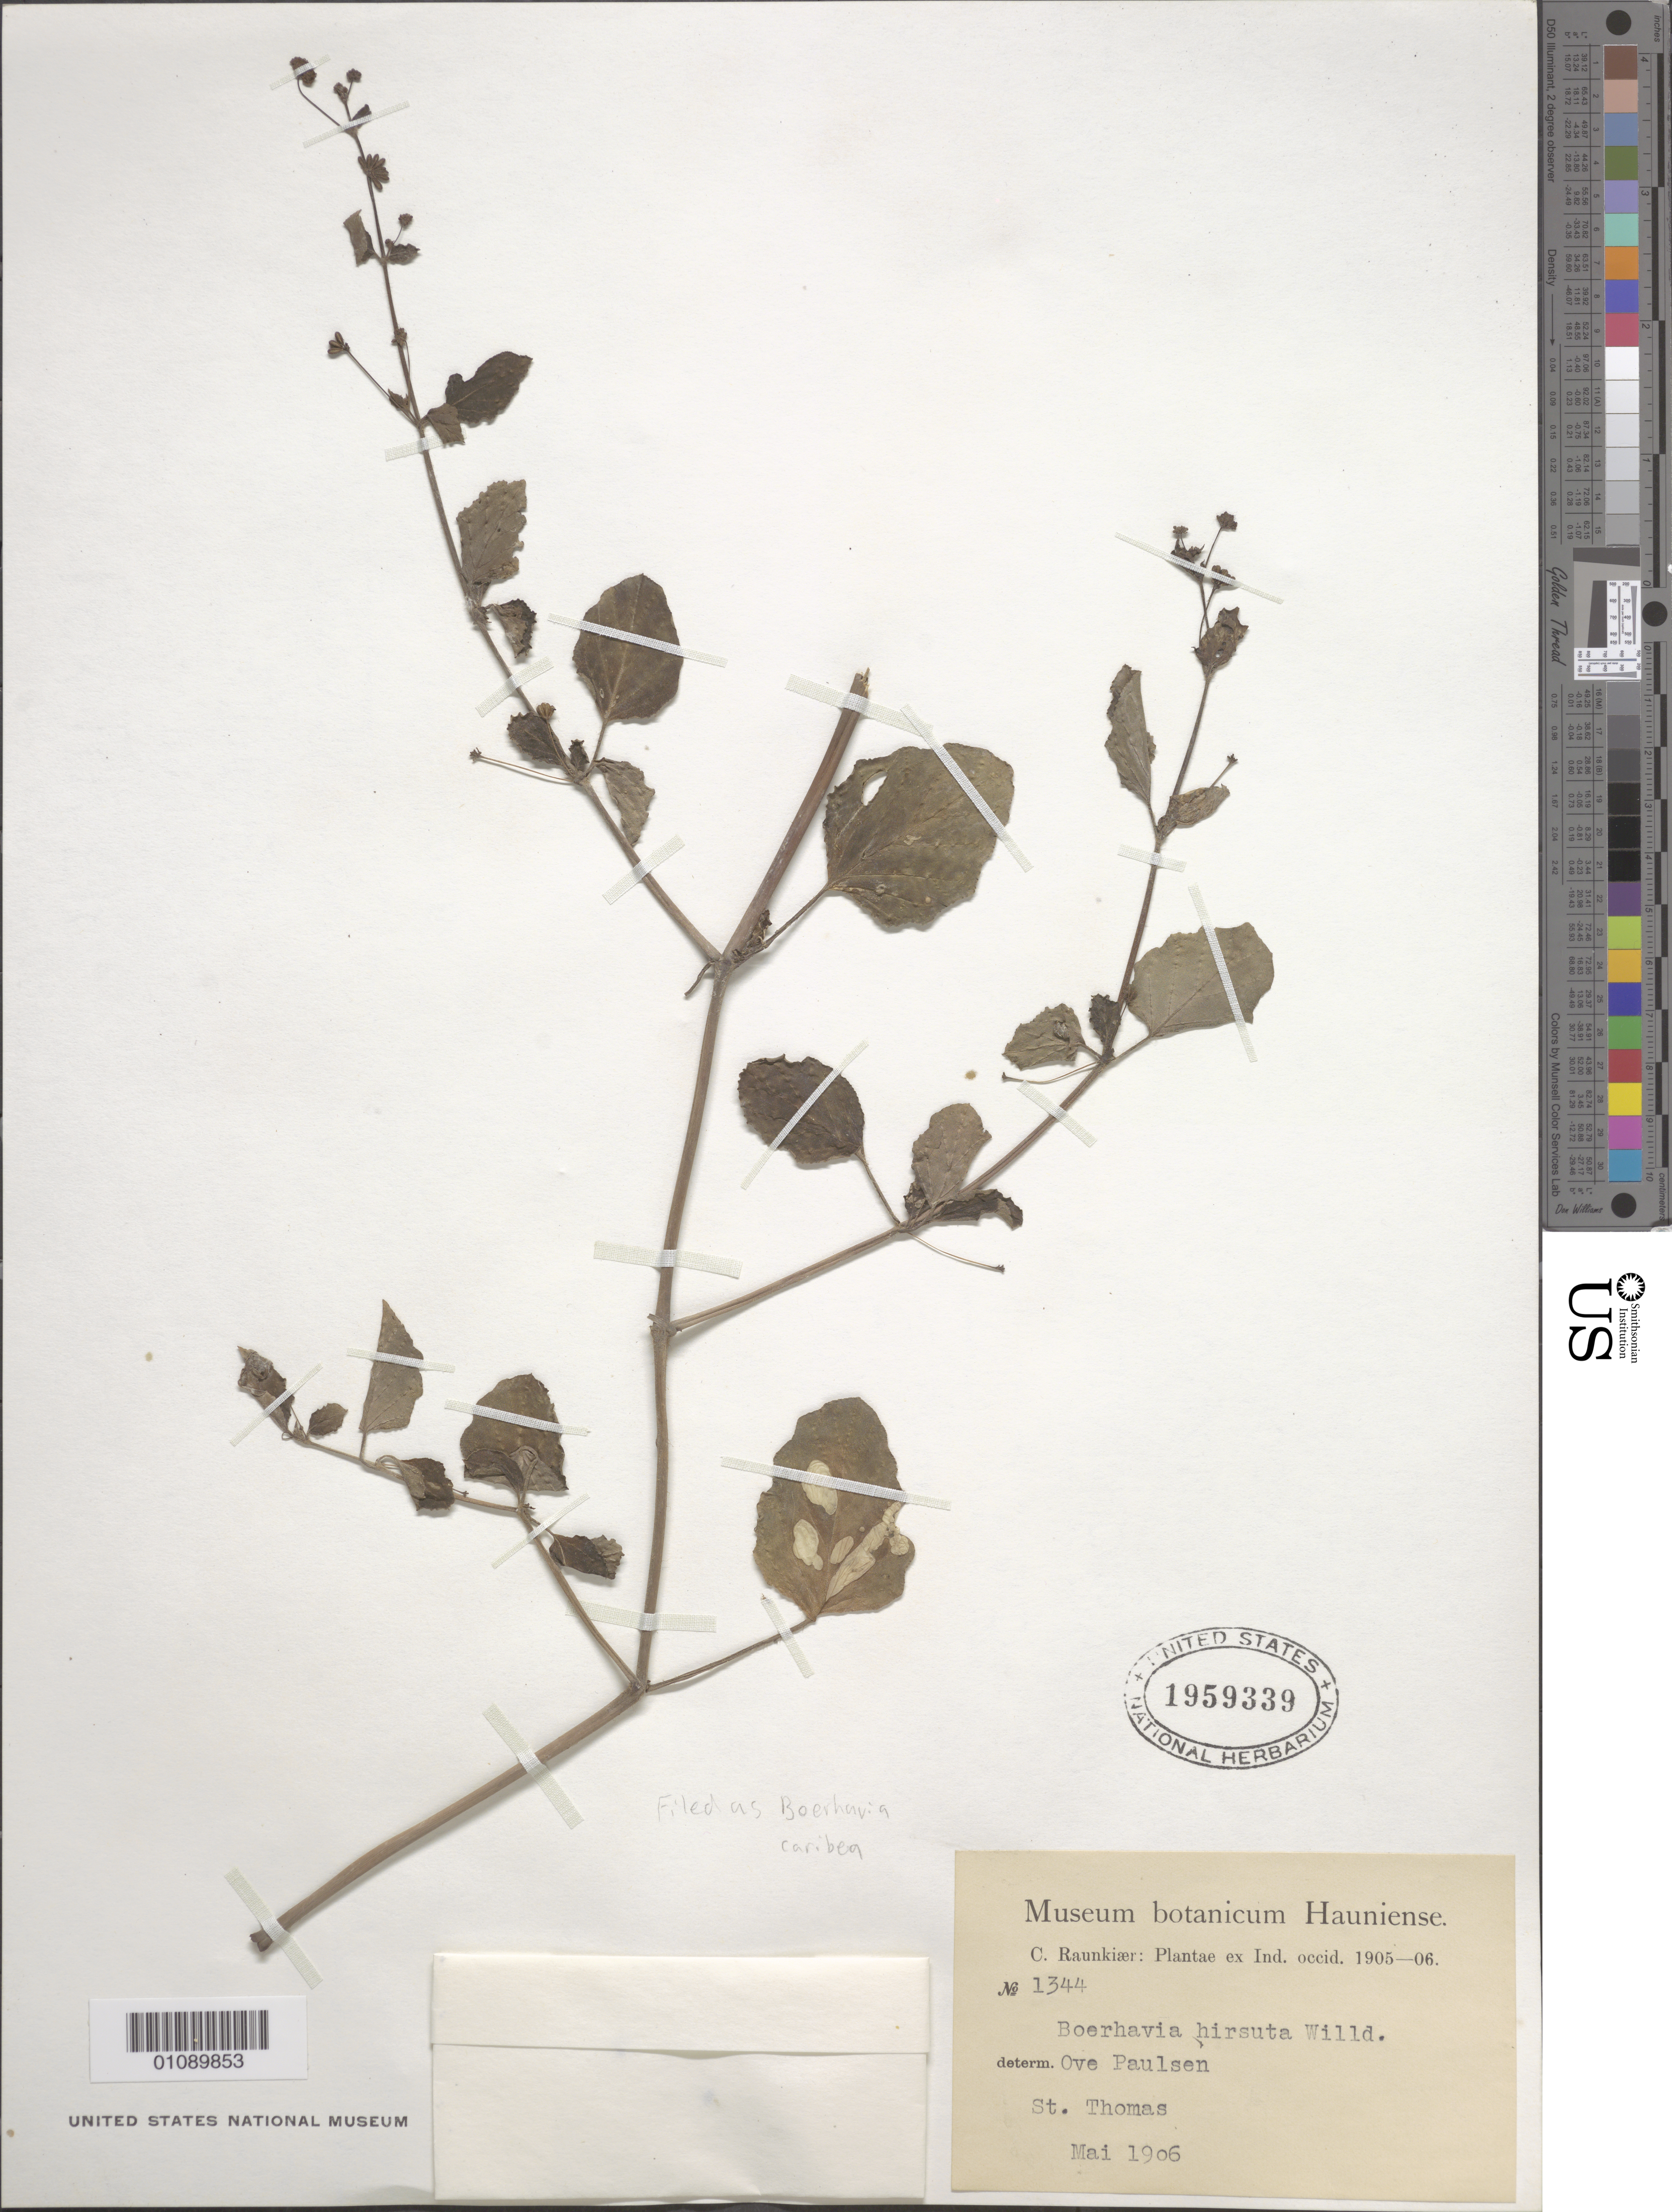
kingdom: Plantae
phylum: Tracheophyta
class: Magnoliopsida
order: Caryophyllales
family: Nyctaginaceae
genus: Boerhavia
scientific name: Boerhavia caribaea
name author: Jacq.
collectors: C. Raunkiær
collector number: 1344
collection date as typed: May 1906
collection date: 1906-05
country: U.S. Virgin Islands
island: St. Thomas I.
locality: St. Thomas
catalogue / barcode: US 1959339